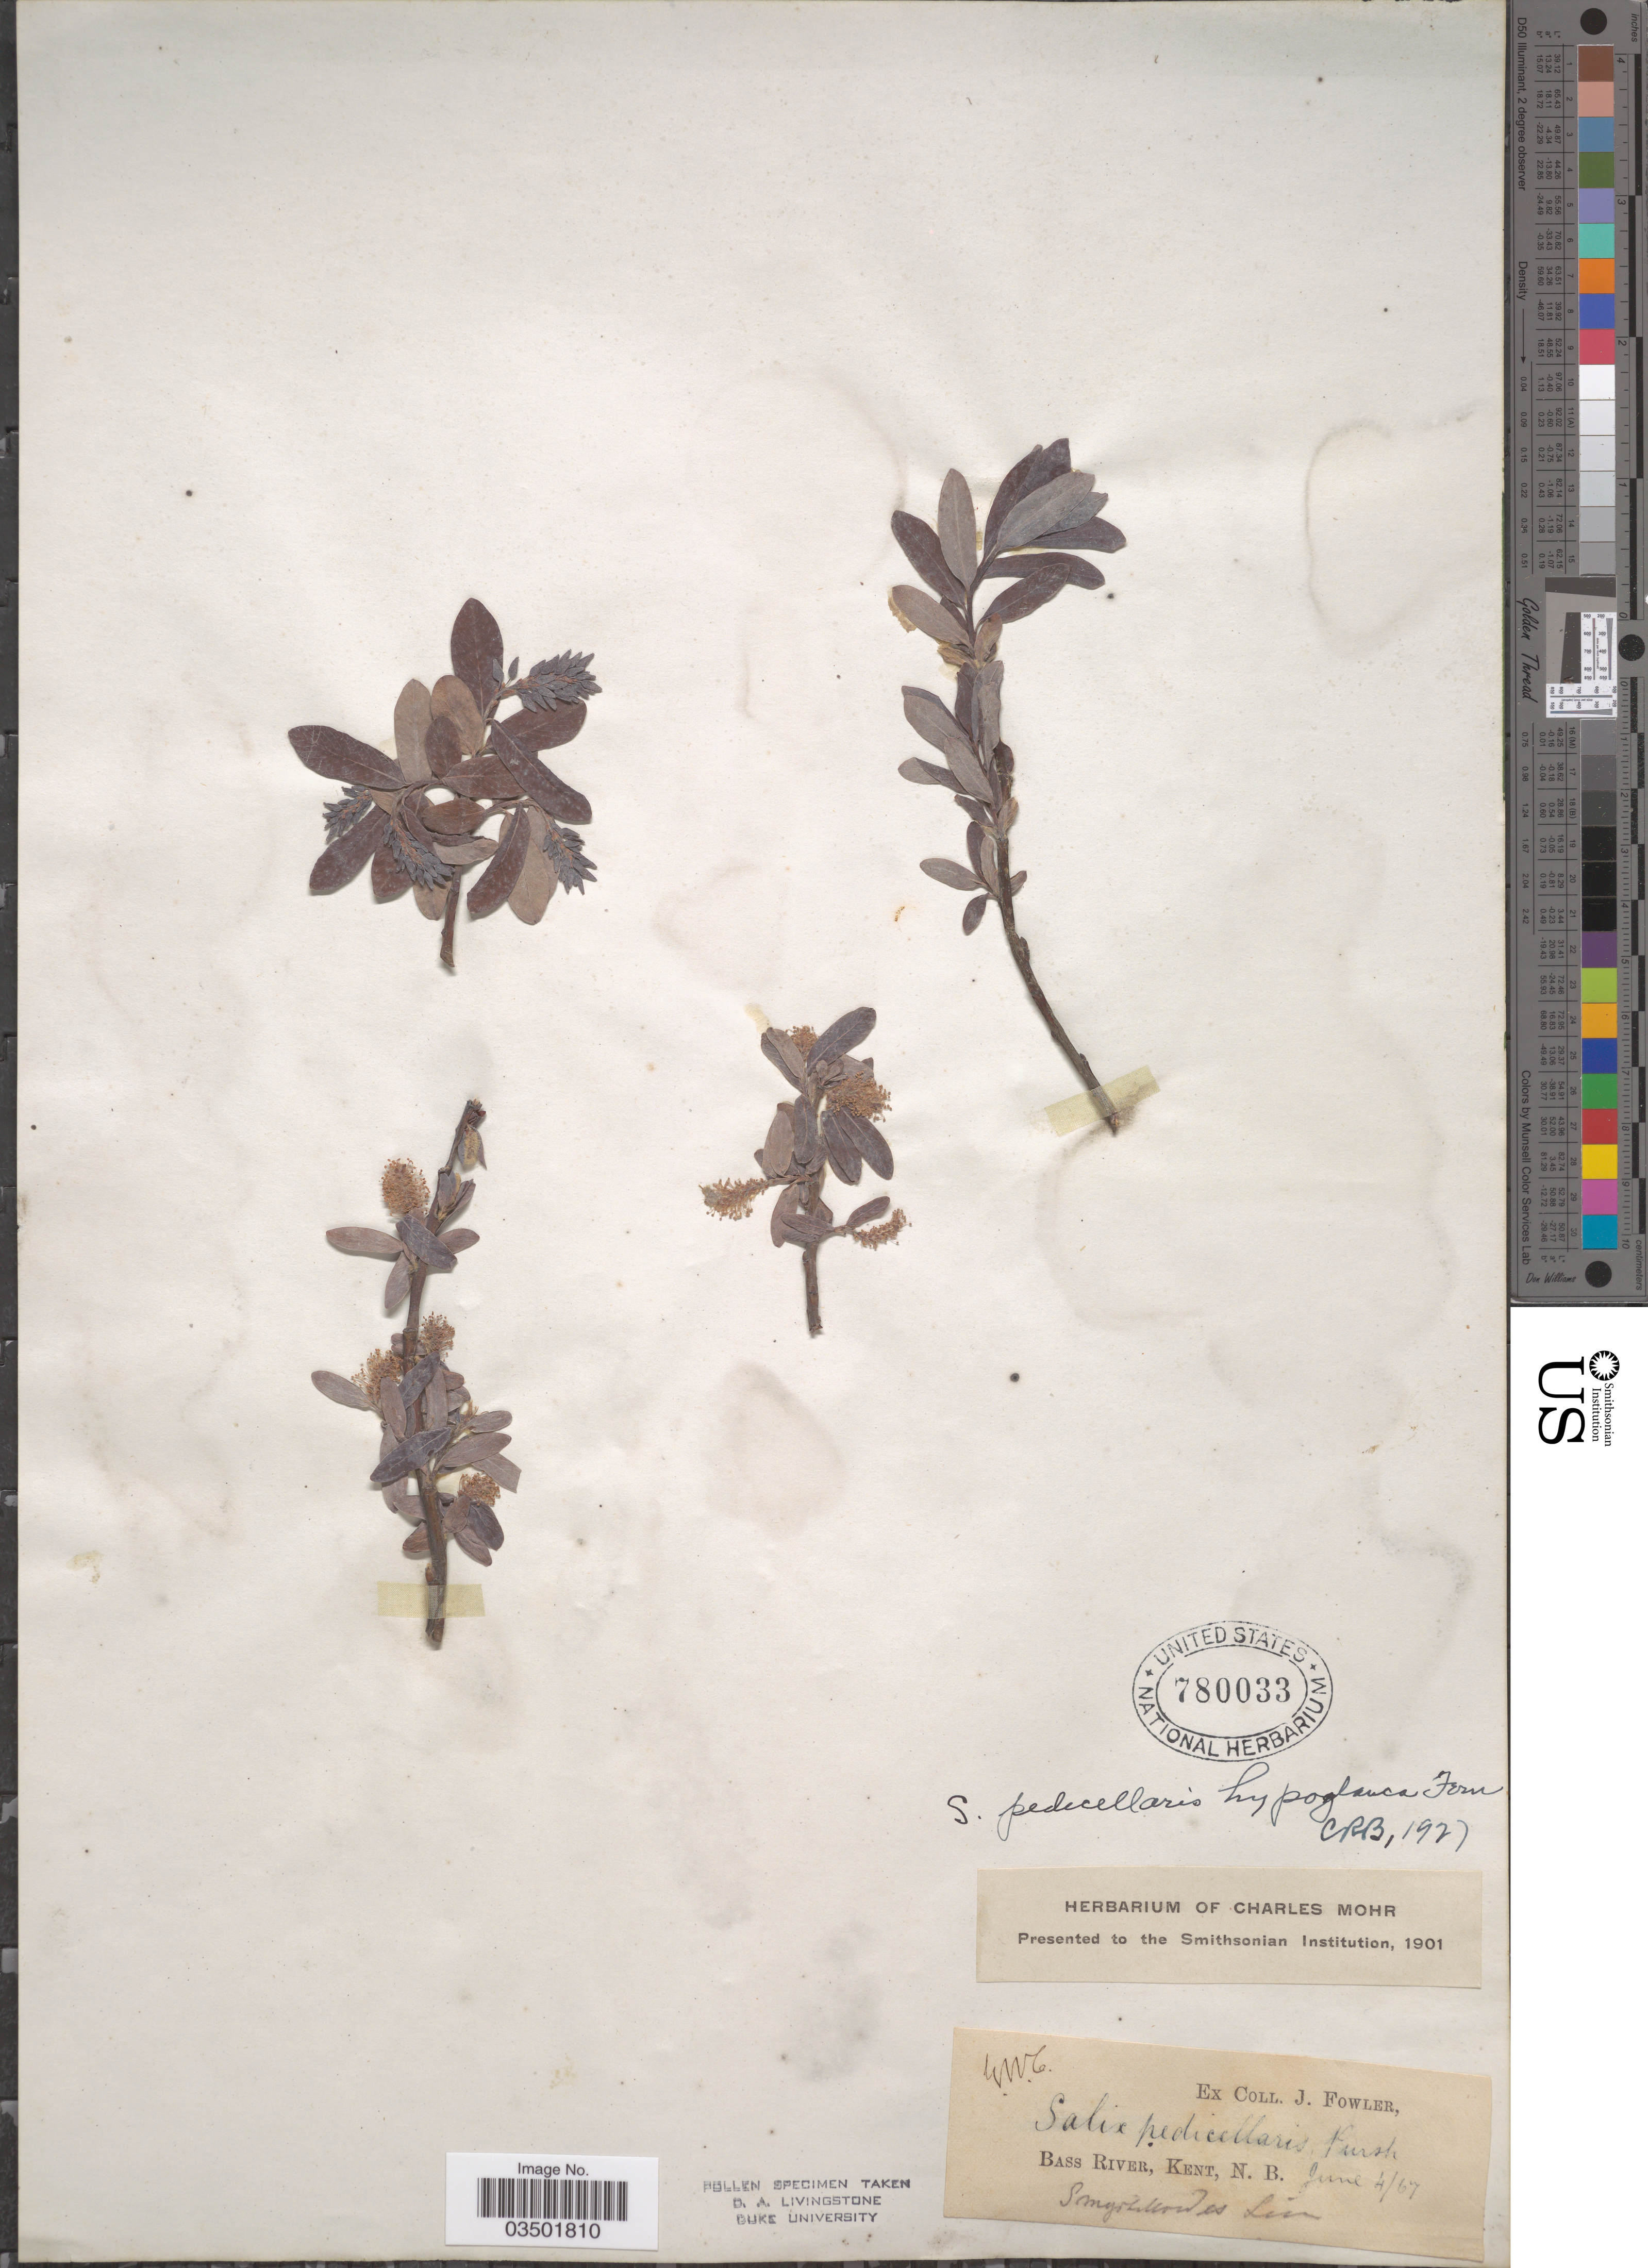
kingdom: Plantae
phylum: Tracheophyta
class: Magnoliopsida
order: Malpighiales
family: Salicaceae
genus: Salix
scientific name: Salix pedicellaris var. hypoglauca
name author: Fernald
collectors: J. Fowler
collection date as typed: Transcribed d/m/y: 4/6/67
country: Canada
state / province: New Brunswick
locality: Bass River, Kent.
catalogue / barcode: US 780033